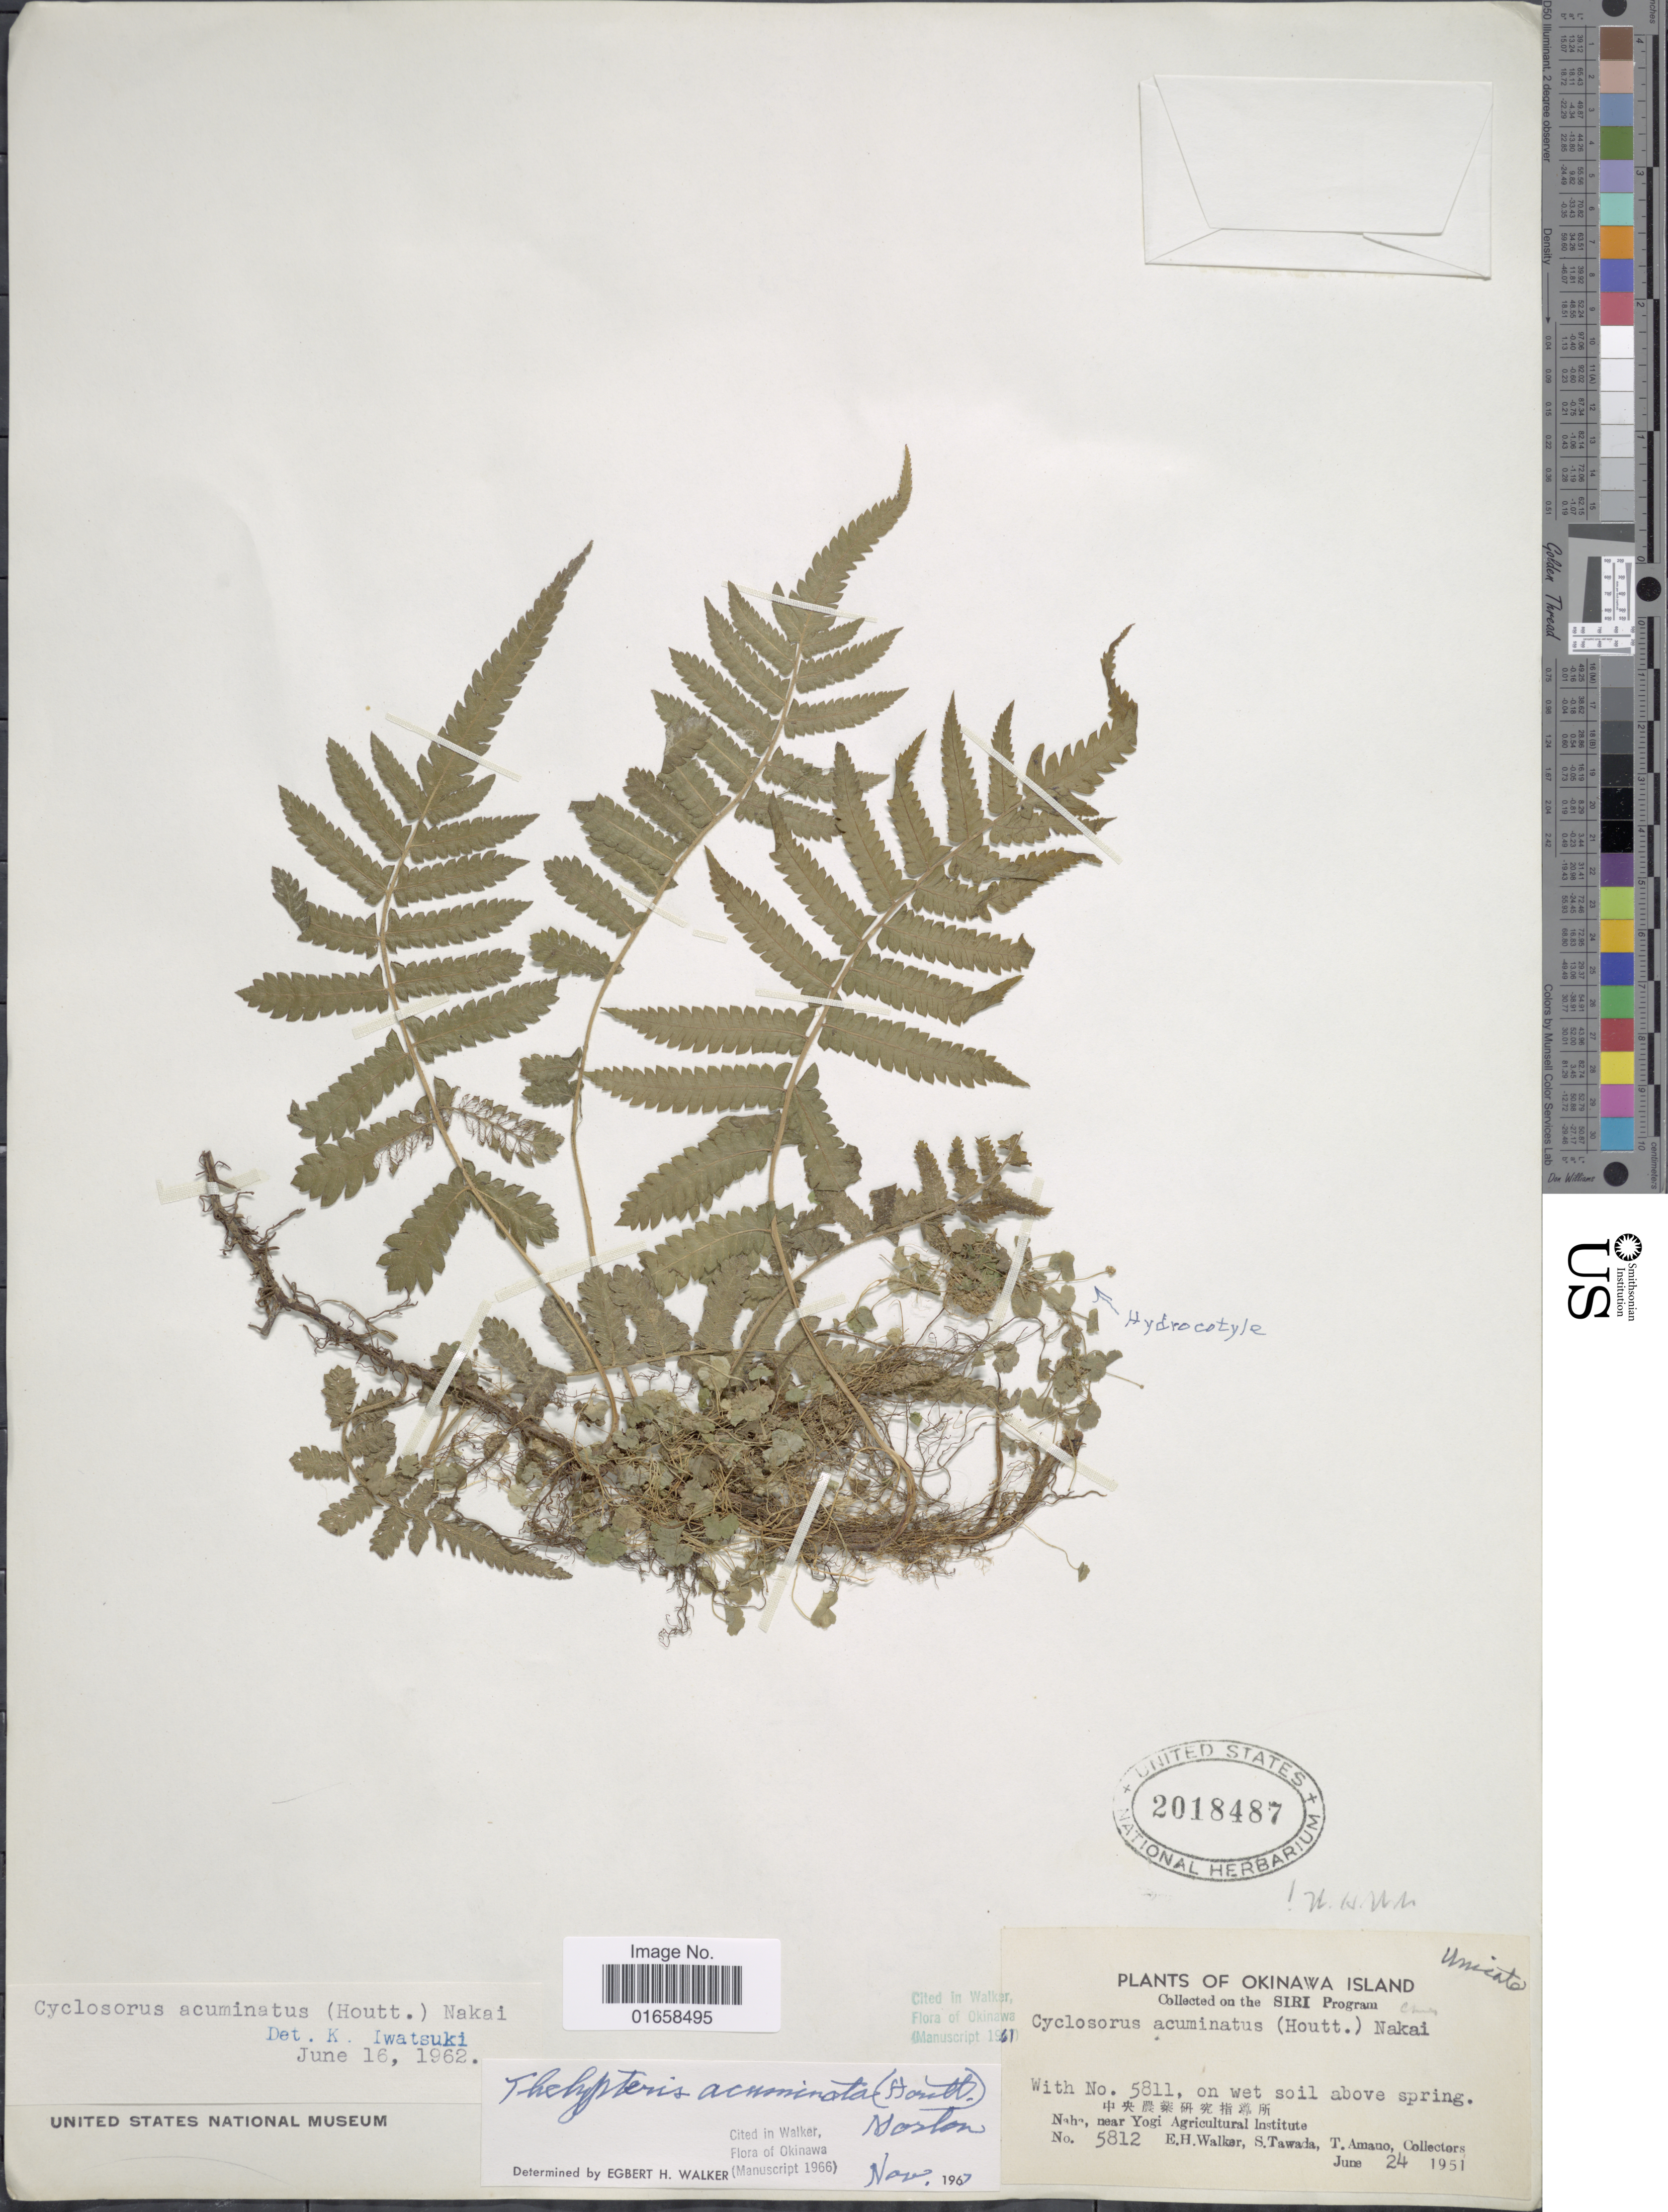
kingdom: Plantae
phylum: Tracheophyta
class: Polypodiopsida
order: Polypodiales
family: Thelypteridaceae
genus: Christella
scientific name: Christella acuminata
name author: (Houtt.) H. Lév.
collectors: E. H. Walker, S. Tawada & T. Amano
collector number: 5812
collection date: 1951-06-24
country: Japan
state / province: Okinawa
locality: Okinawa Island. Naha, near Yogi Agricultural Institute.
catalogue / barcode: US 2018487